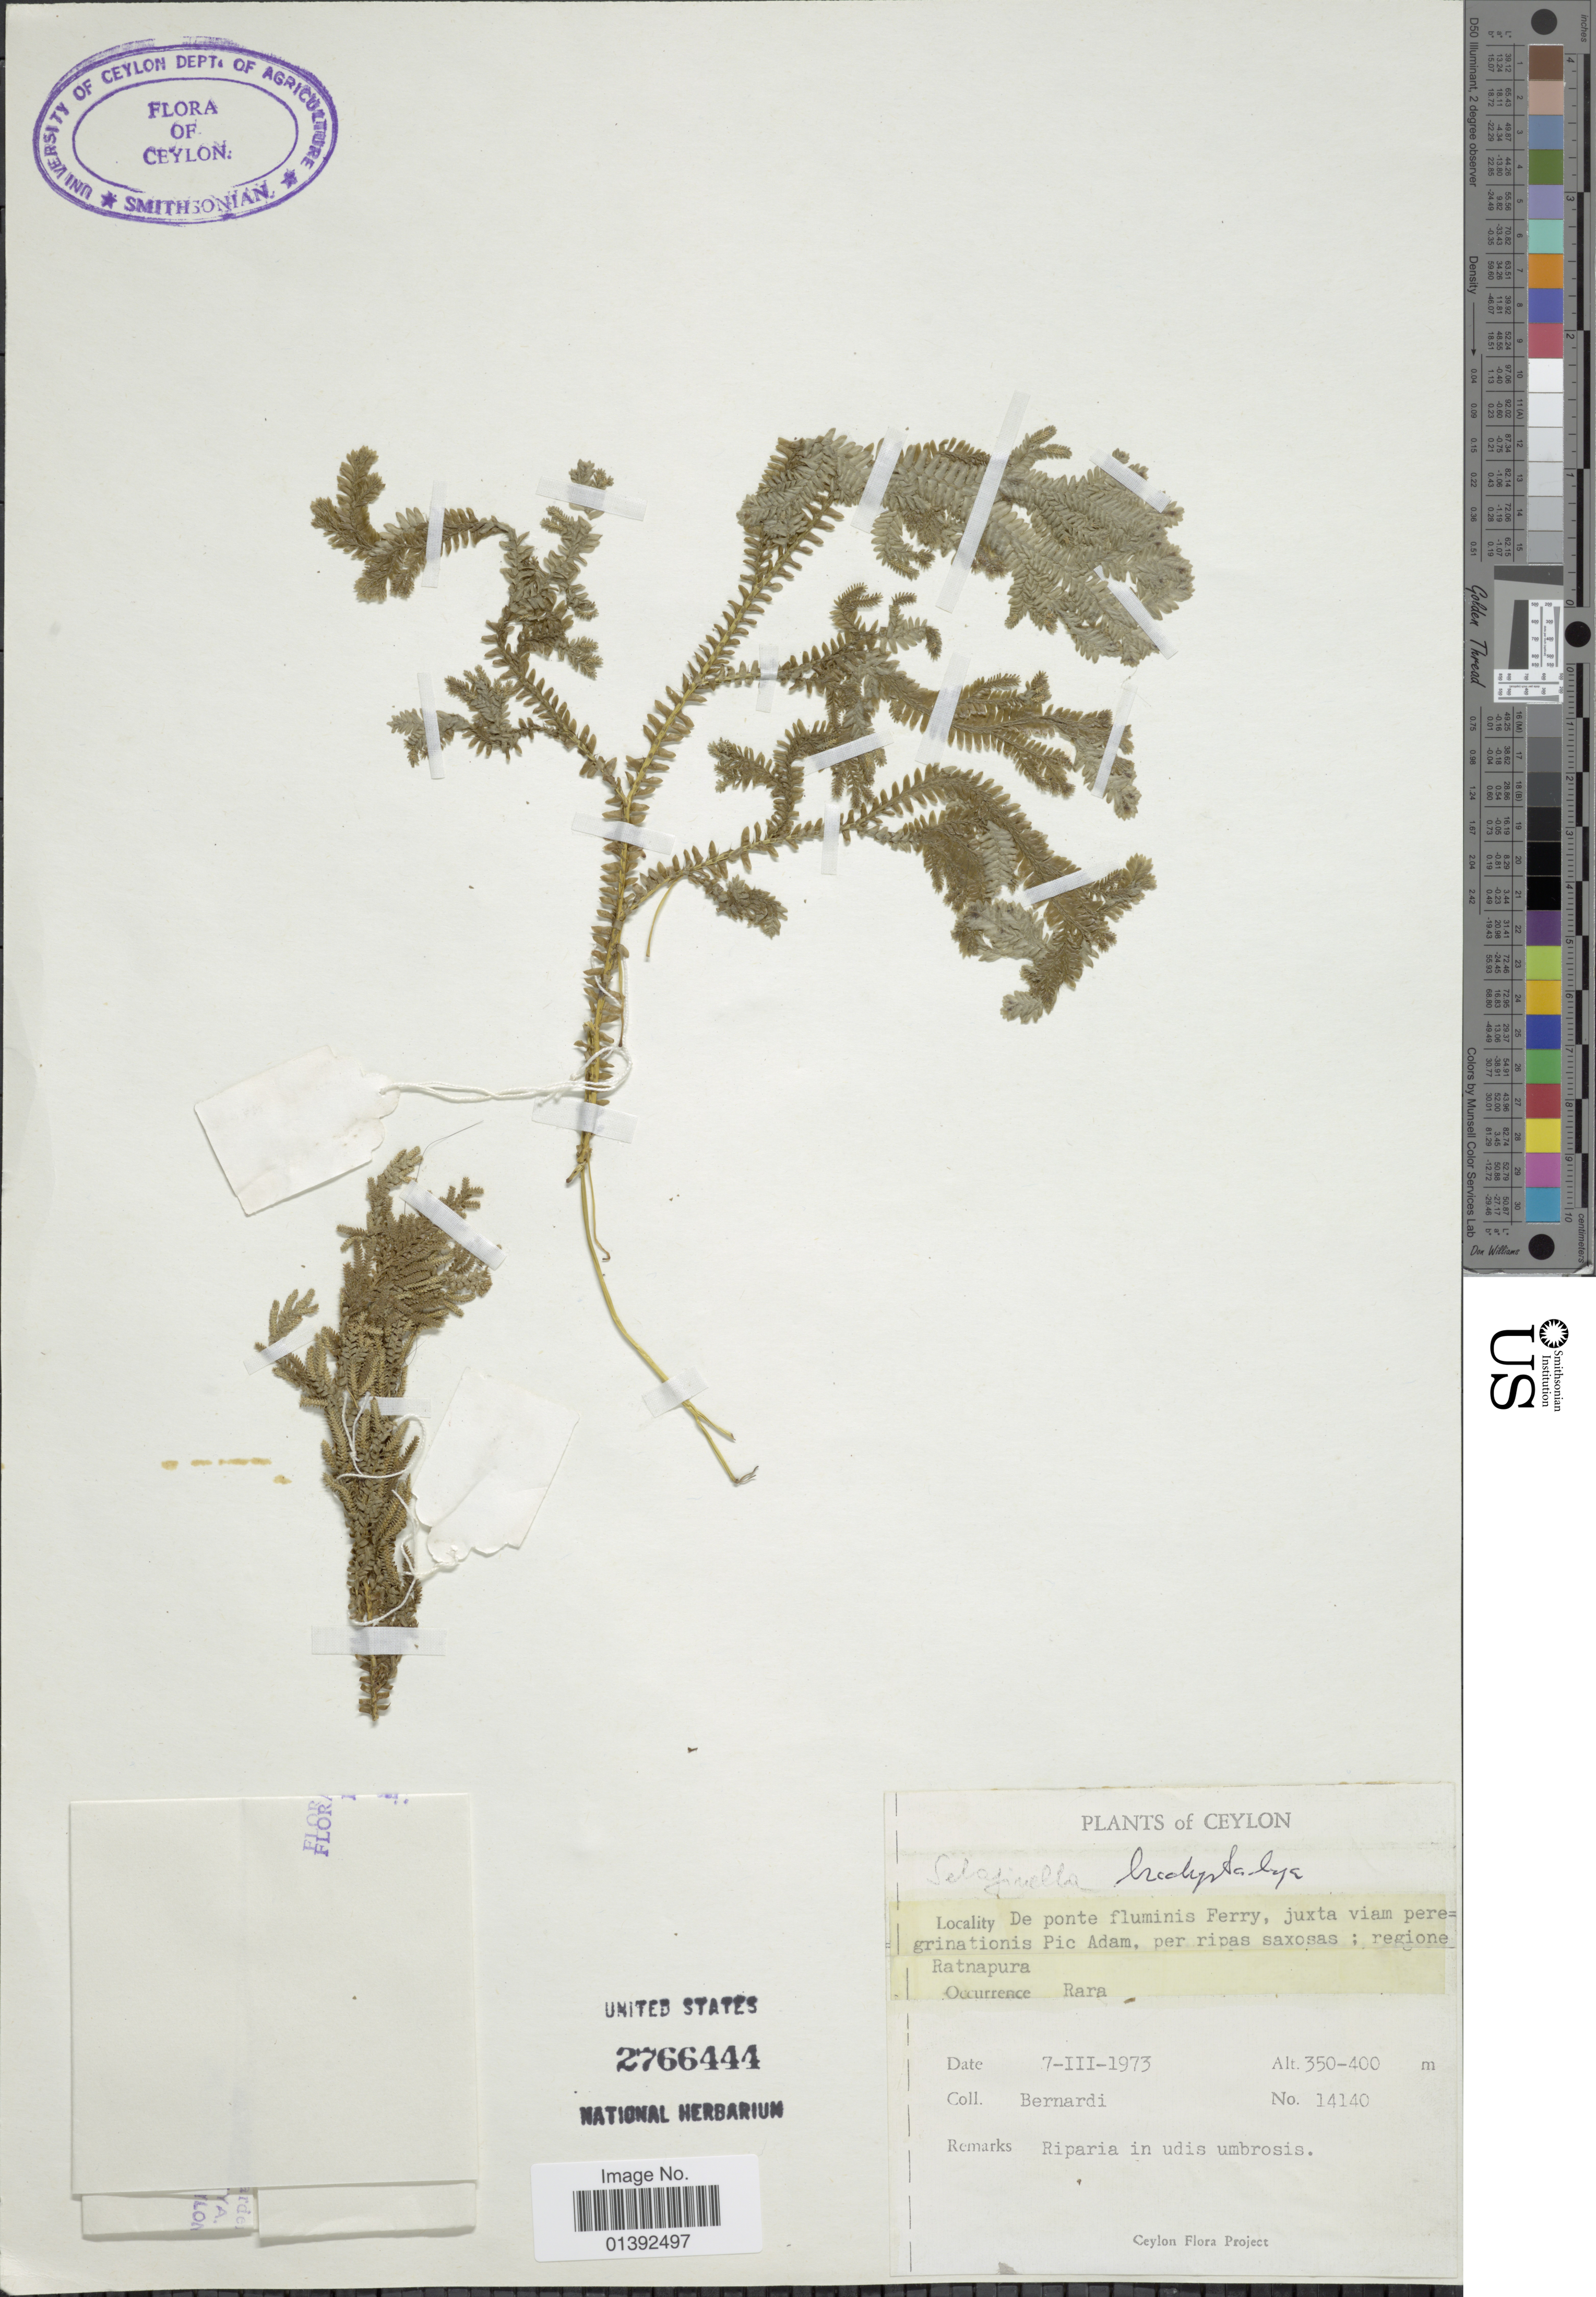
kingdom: Plantae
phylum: Tracheophyta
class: Lycopodiopsida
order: Selaginellales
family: Selaginellaceae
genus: Selaginella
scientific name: Selaginella brachystachya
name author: (Hook. & Grev.) Spring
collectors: Bernardi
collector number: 14140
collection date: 1973-03-07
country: Sri Lanka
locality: Ceylon, regione Ratnapura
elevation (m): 350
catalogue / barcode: US 2766444